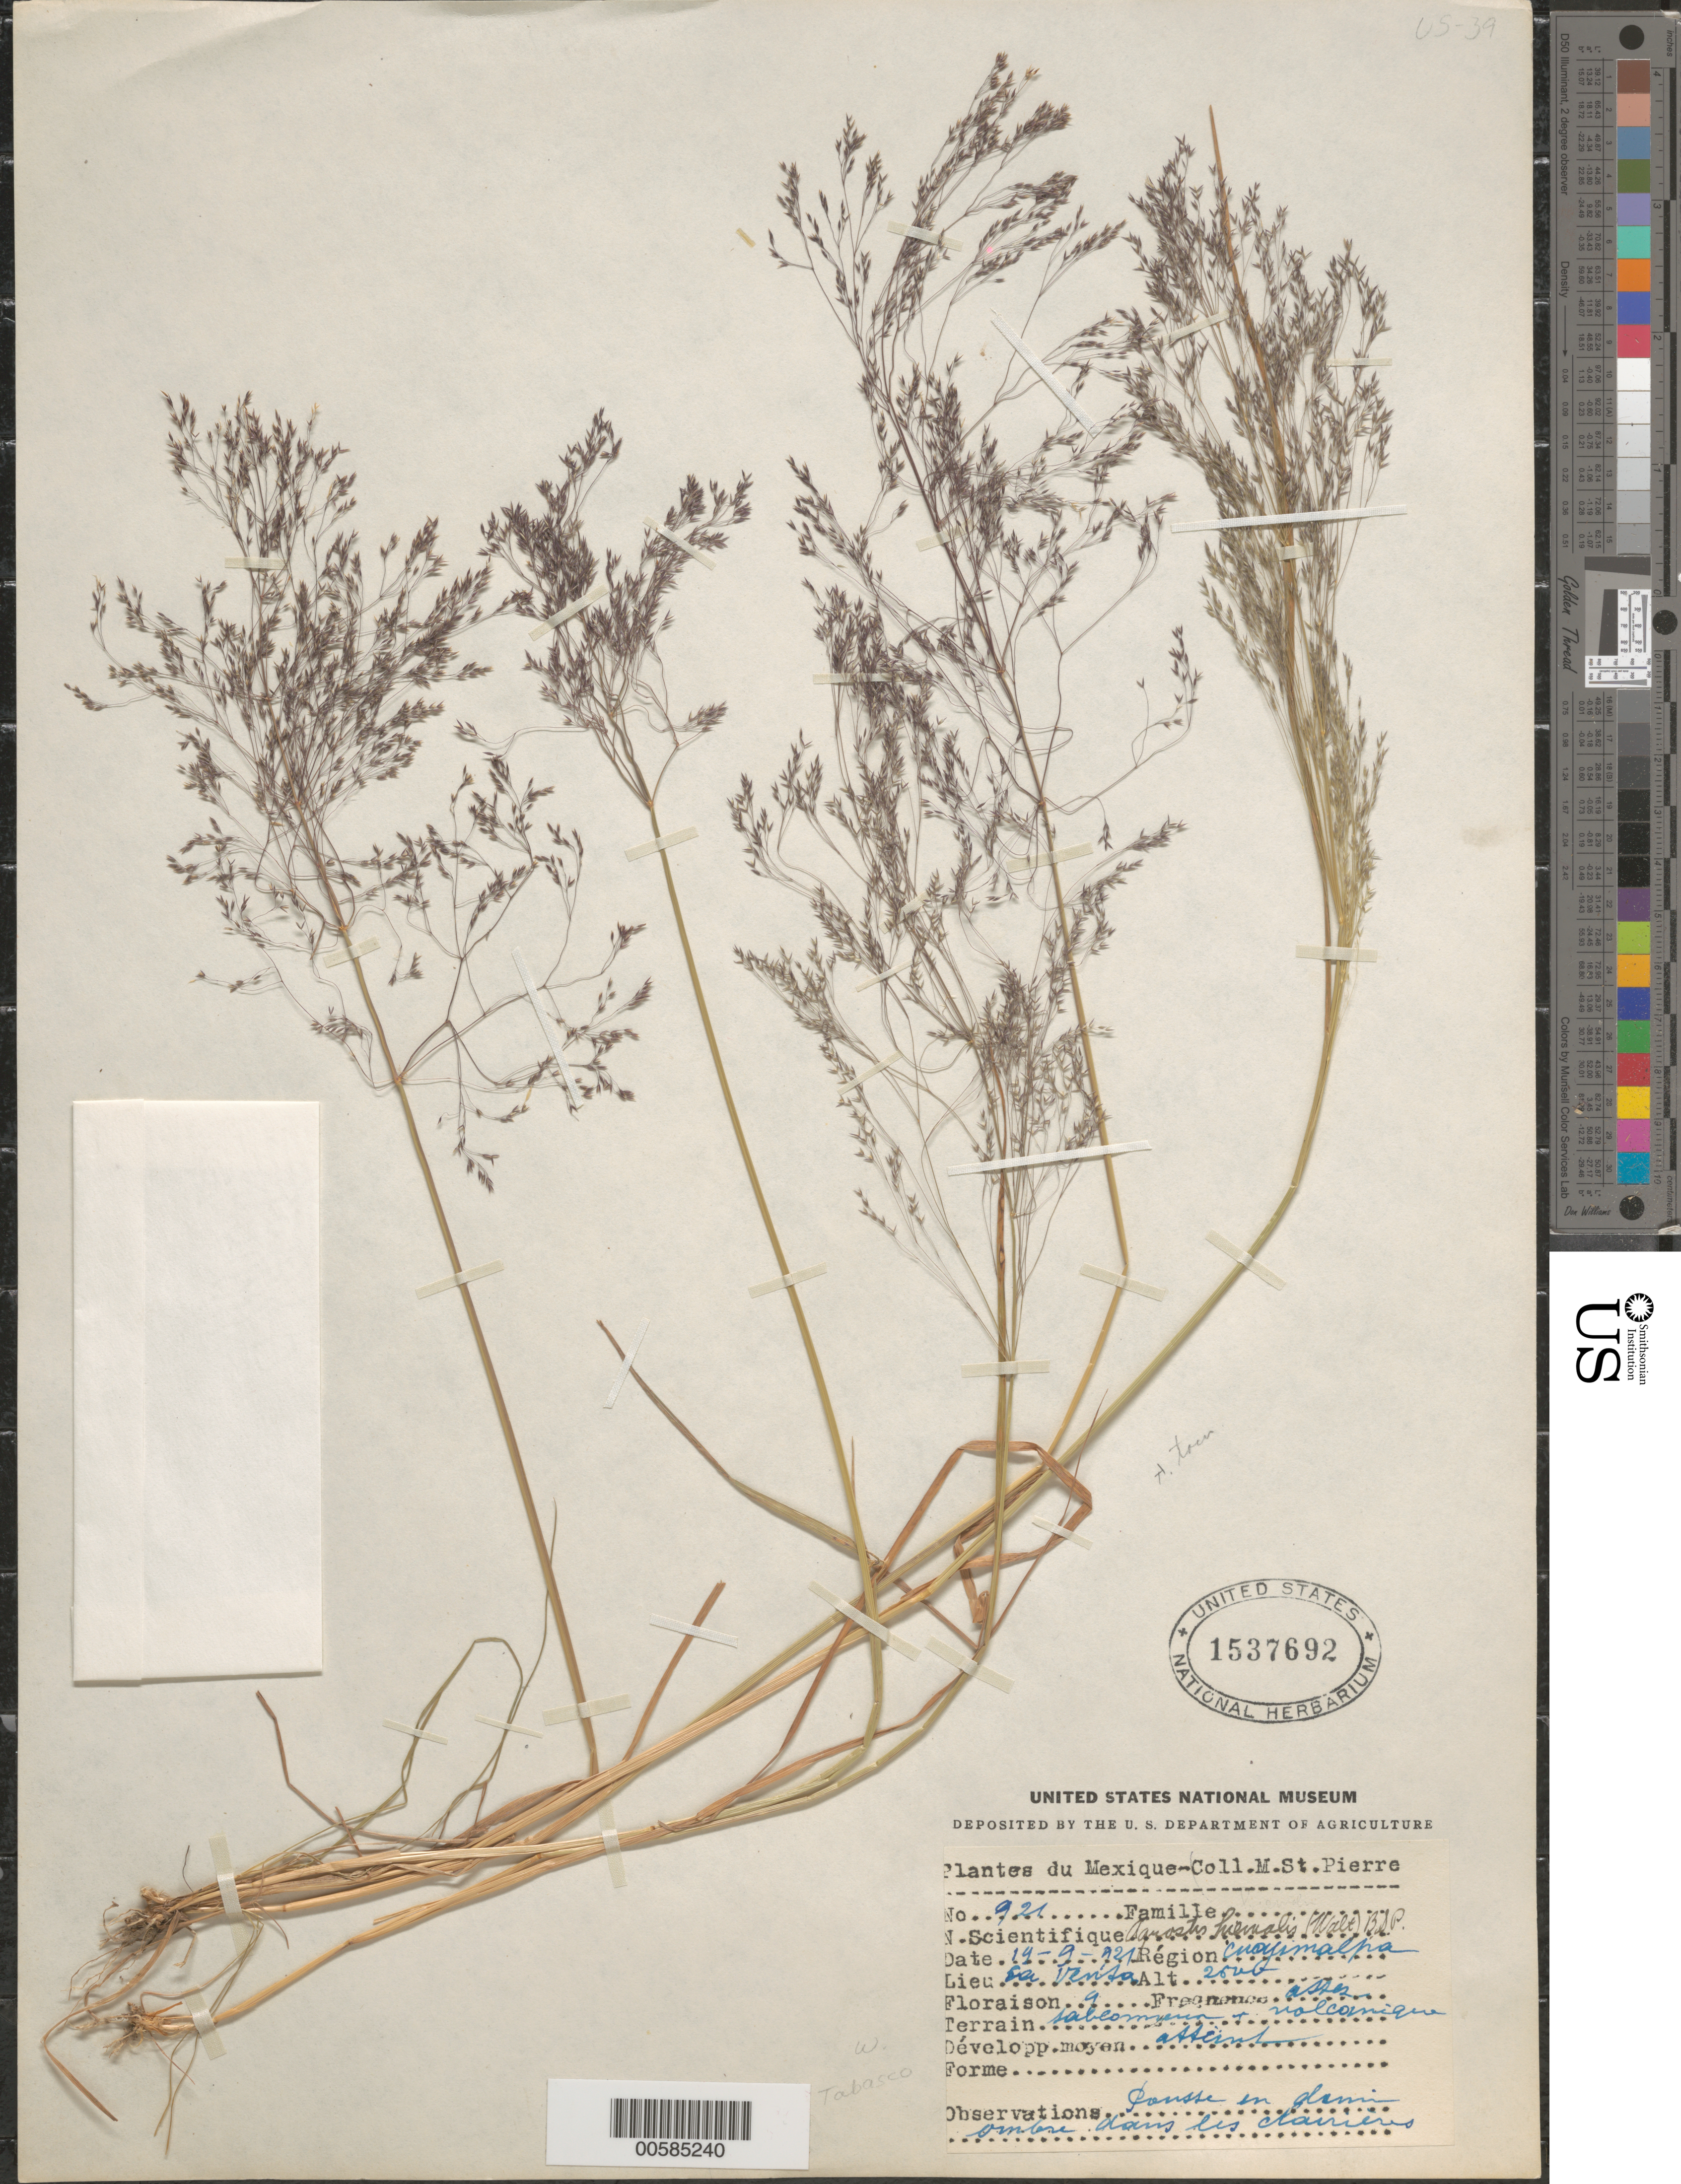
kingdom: Plantae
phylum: Tracheophyta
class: Liliopsida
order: Poales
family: Poaceae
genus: Agrostis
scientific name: Agrostis hiemalis (Walter) Britton et al., orth. var.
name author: (Walter) Britton et al.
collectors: M. Saint-Pierre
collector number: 921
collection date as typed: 14 Sep 1921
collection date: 1921-09-14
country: Mexico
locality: Ea Venta, Cuoyimalpa.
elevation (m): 2600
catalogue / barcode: US 1537692